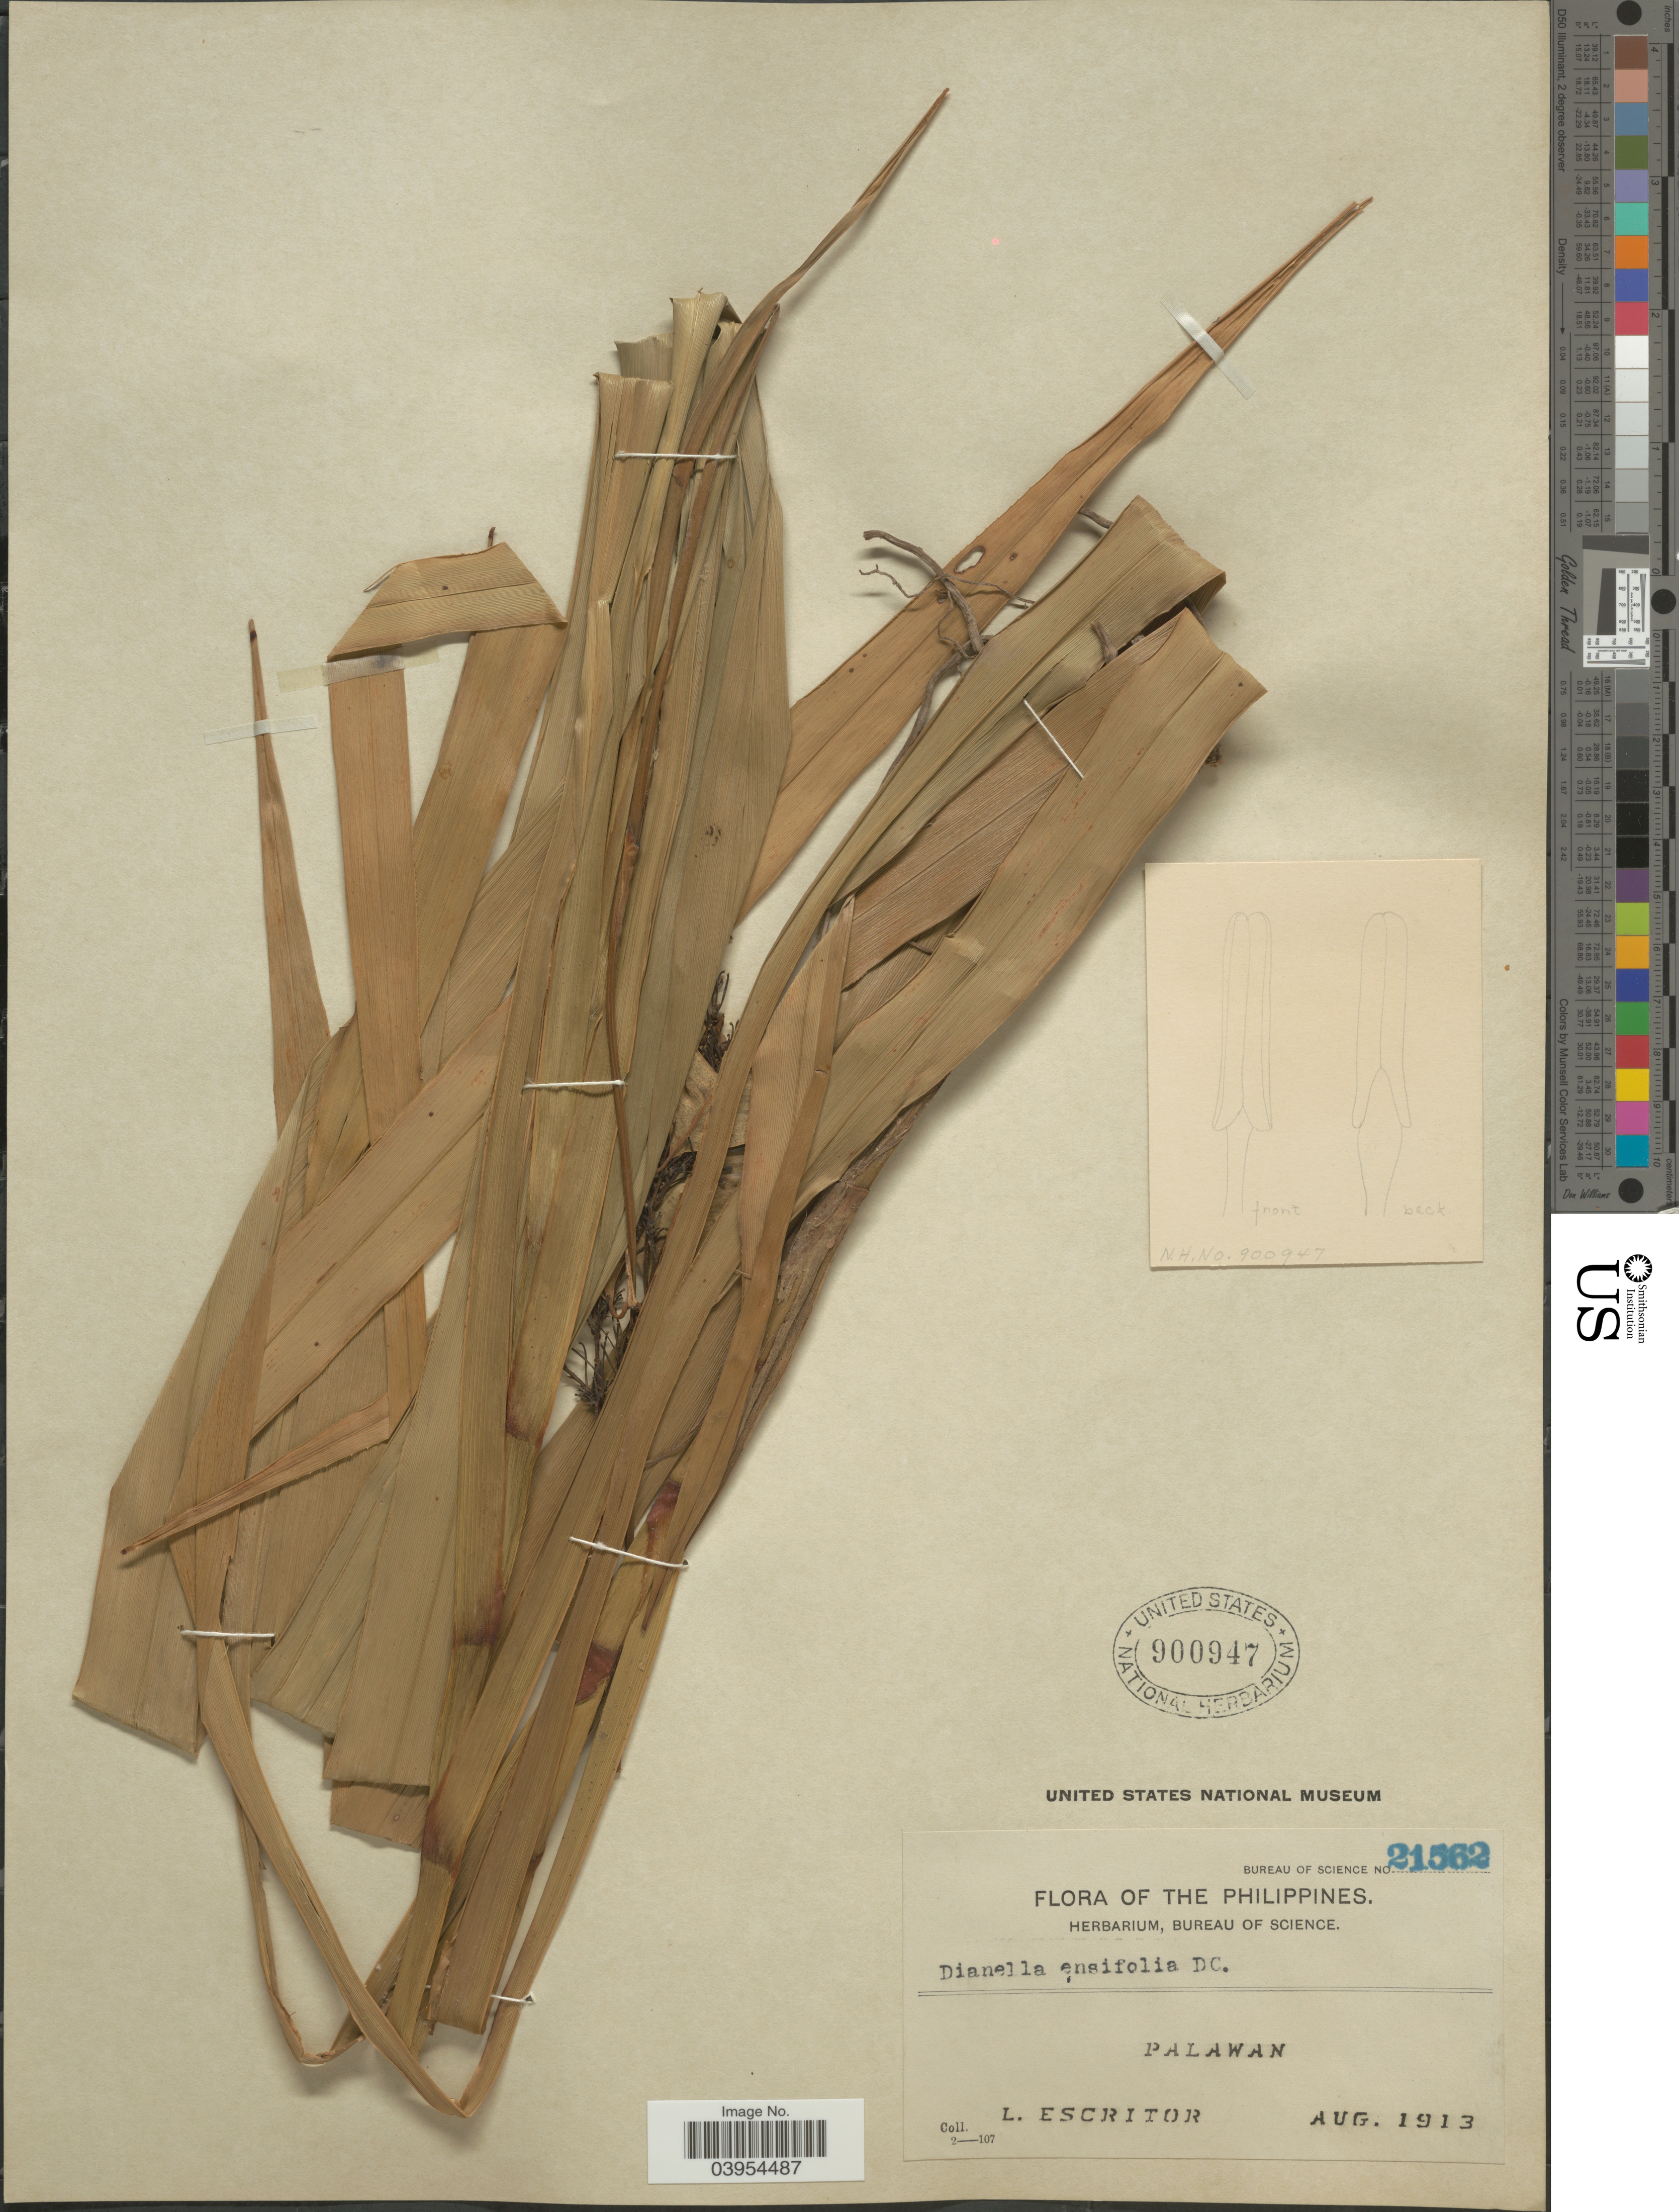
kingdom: Plantae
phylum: Tracheophyta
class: Liliopsida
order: Asparagales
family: Asphodelaceae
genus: Dianella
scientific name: Dianella ensifolia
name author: (L.) DC.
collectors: L. Escritor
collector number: Bureau of Science 21562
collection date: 1913-08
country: Philippines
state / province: Mimaropa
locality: Palawan.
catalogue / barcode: US 900947